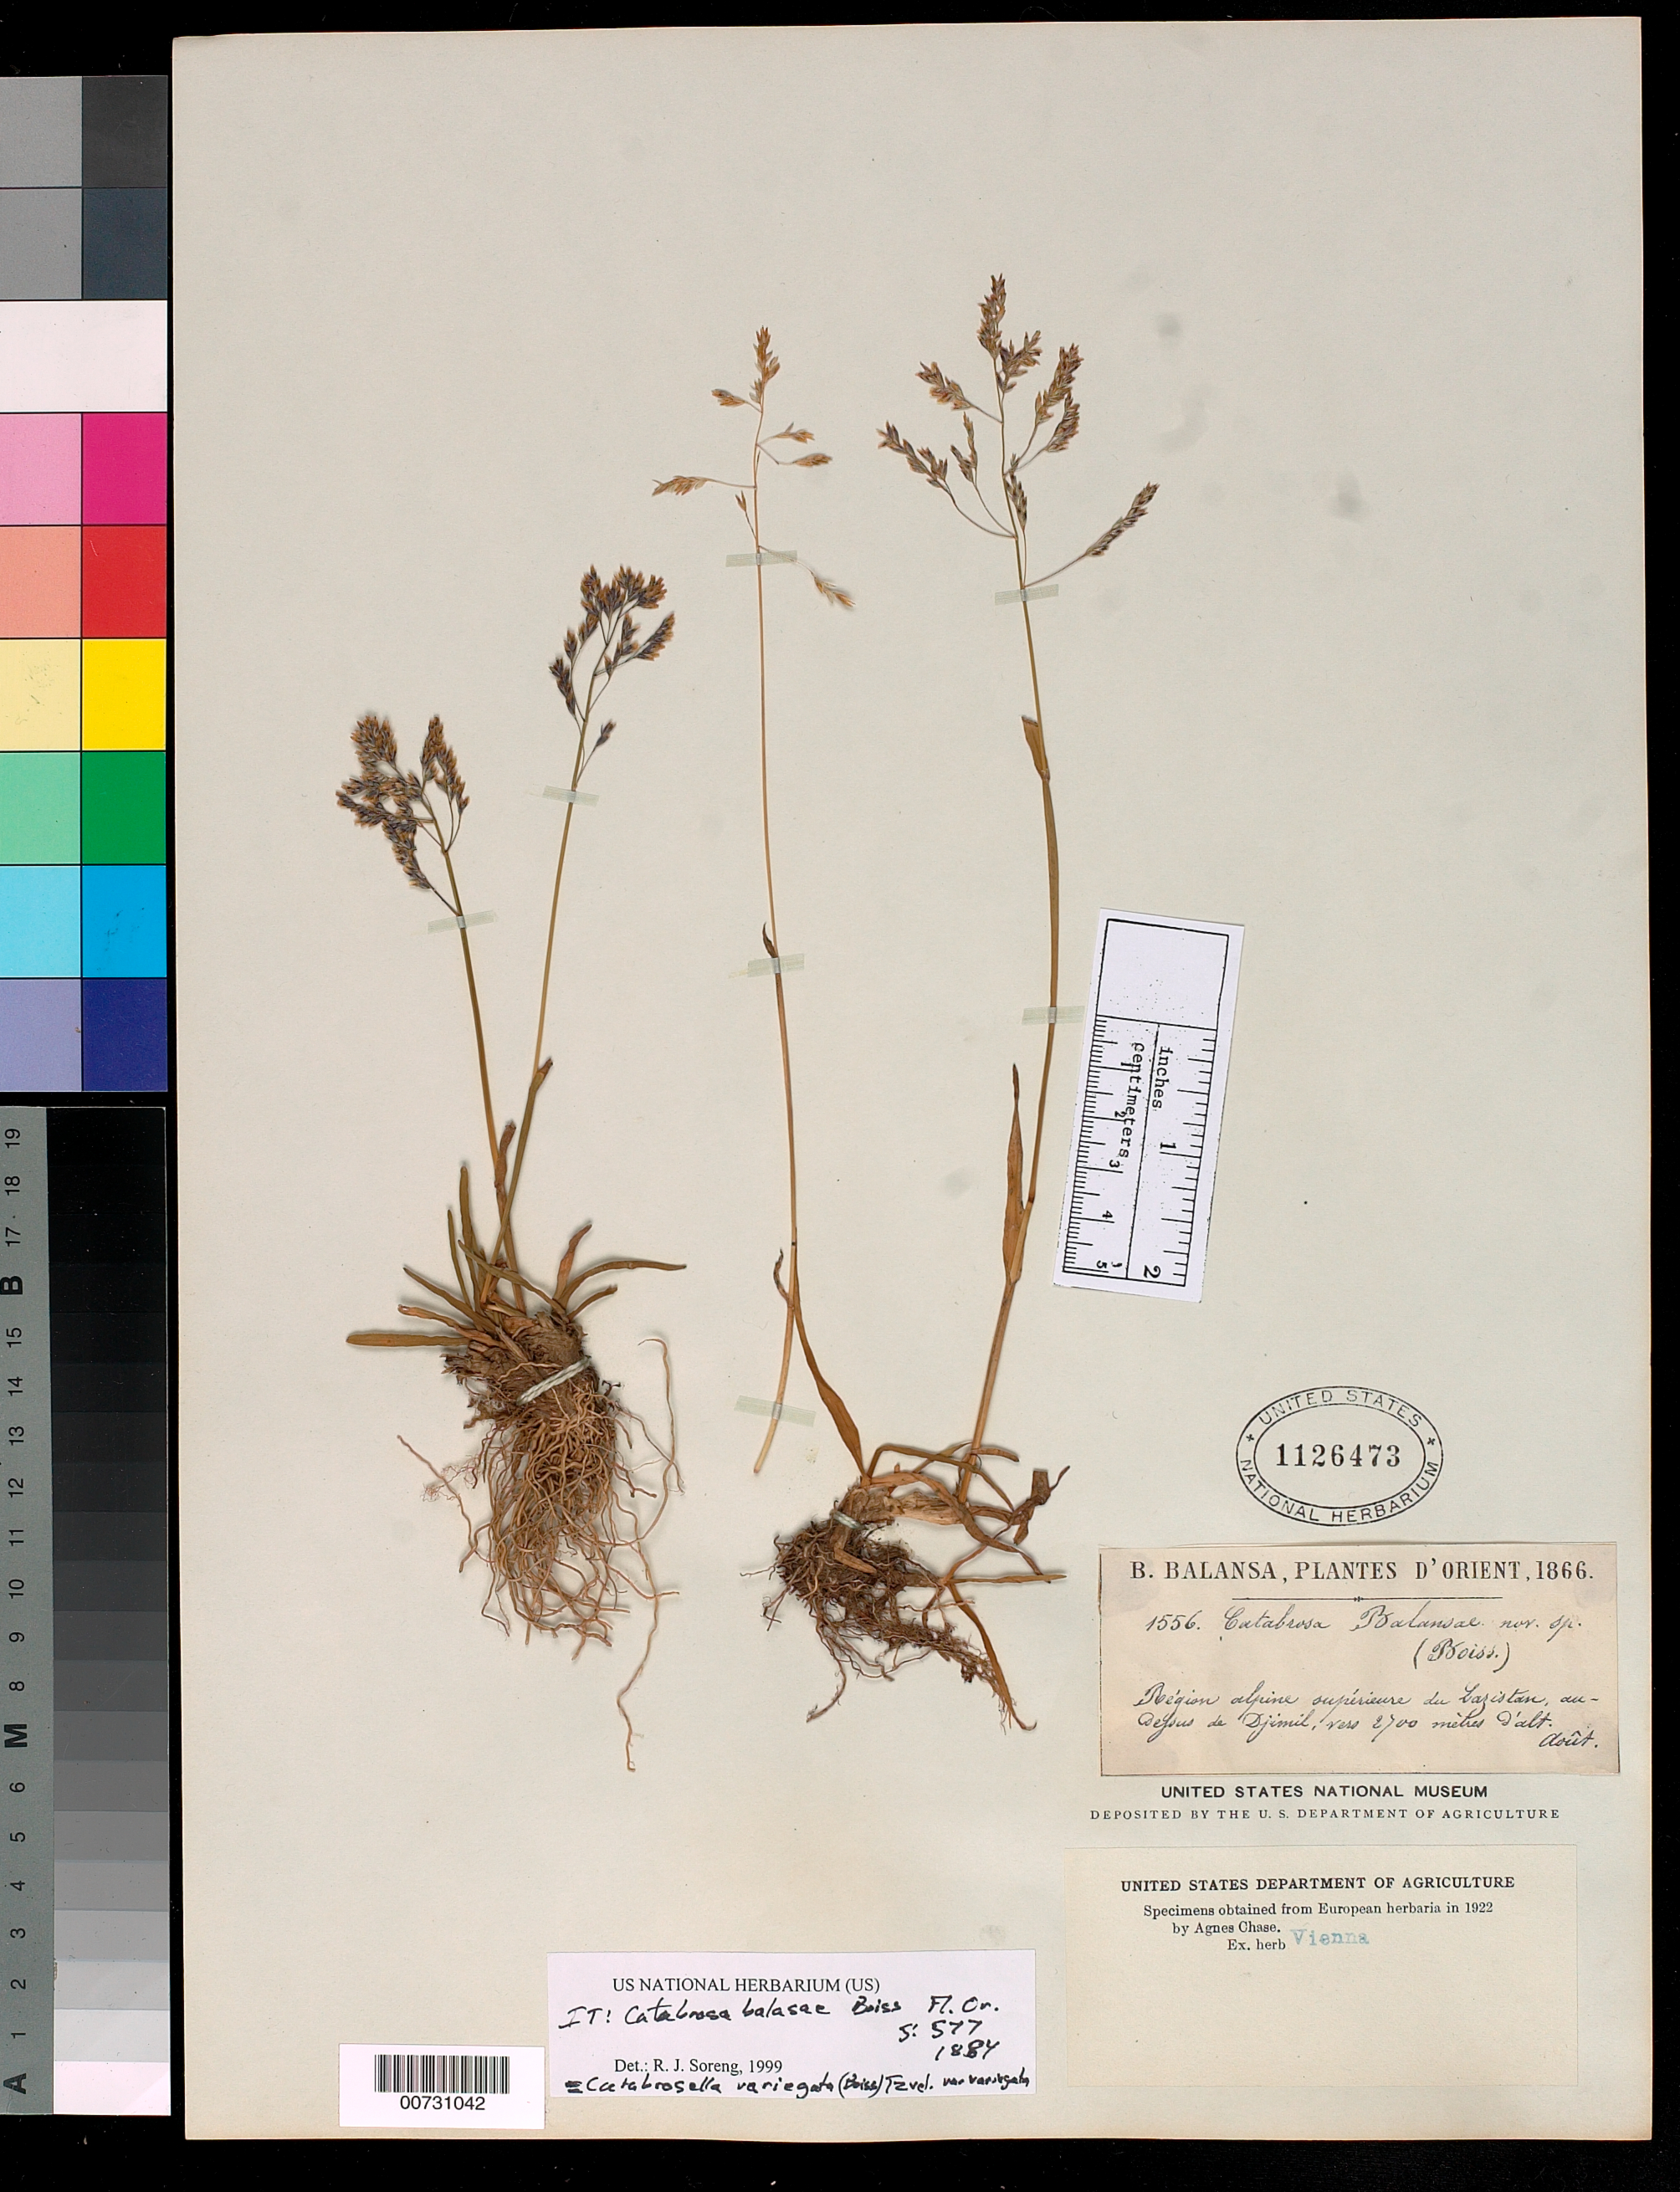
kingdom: Plantae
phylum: Tracheophyta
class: Liliopsida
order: Poales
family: Poaceae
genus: Catabrosa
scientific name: Catabrosa balansae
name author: Boiss.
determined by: Soreng, Robert J., Research Associate (BOT), Smithsonian Institution - National Museum of Natural History (UNITED STATES)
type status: Isotype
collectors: B. Balansa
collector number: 1556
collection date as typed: Aug 1866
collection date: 1866-08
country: Turkey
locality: Région alpine supérieure du Laristan, au-dessus de Djimil.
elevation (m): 2700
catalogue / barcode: US 1126473